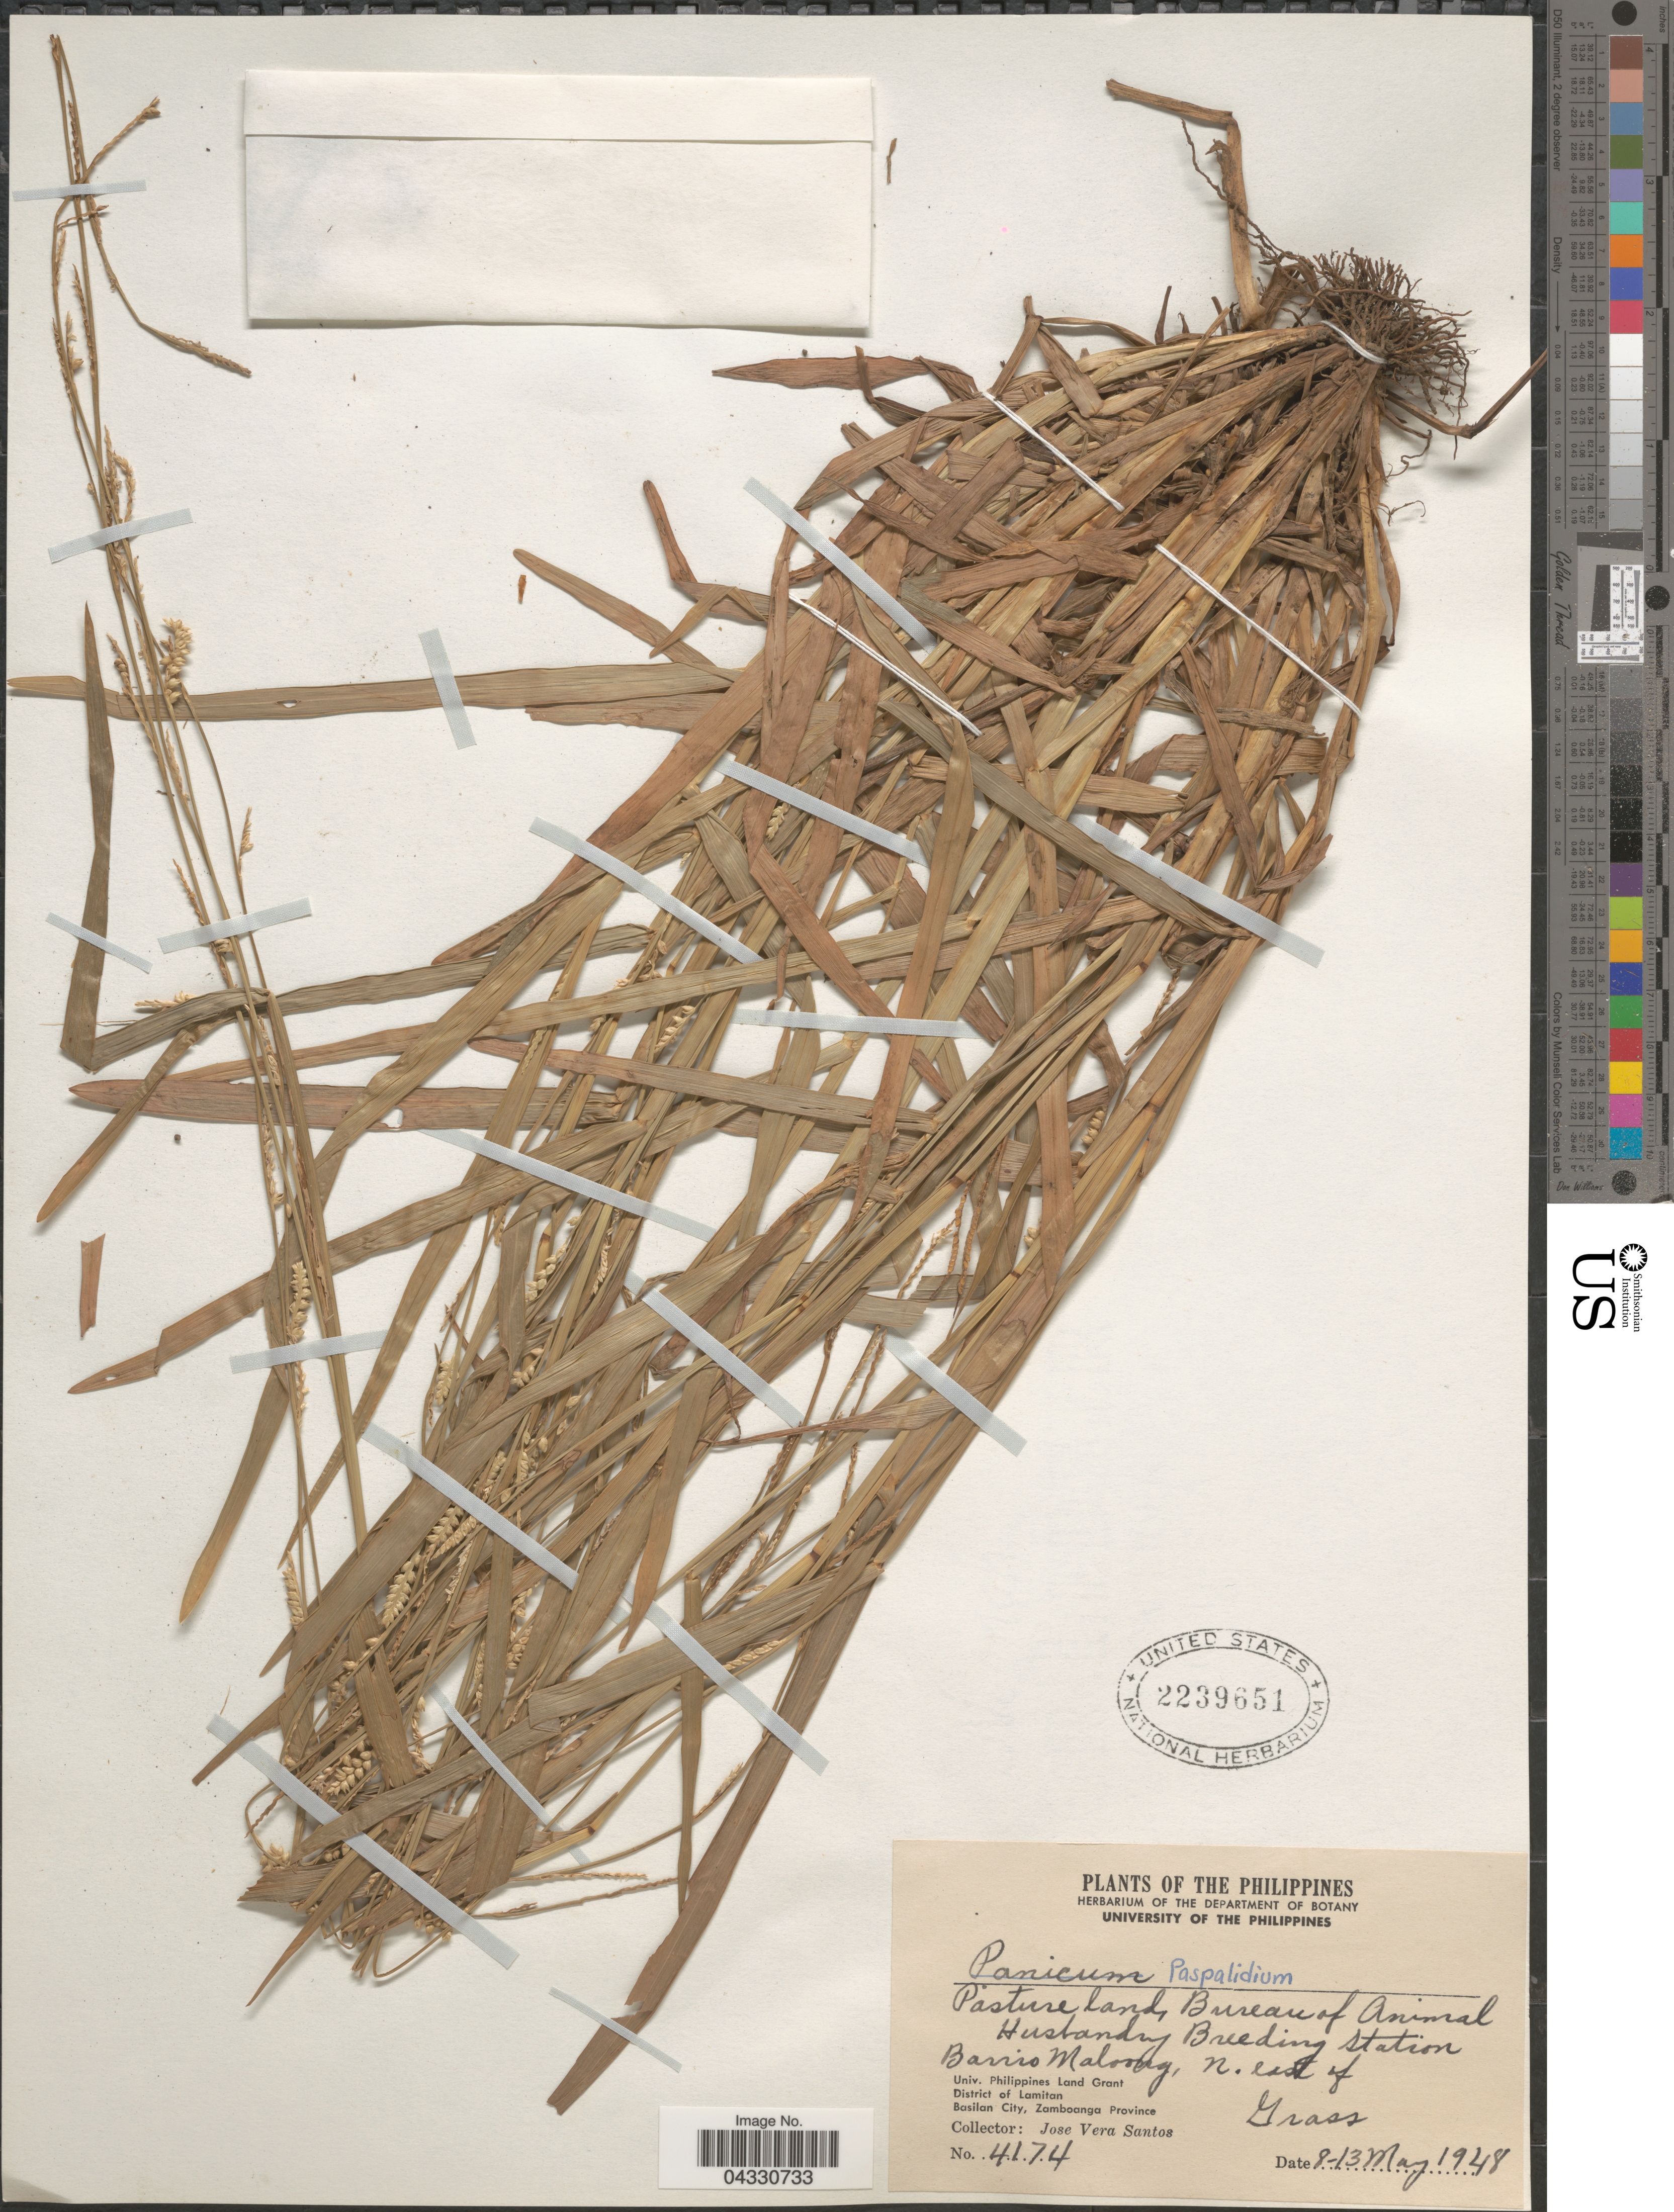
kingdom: Plantae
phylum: Tracheophyta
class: Liliopsida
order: Poales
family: Poaceae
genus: Setaria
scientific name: Setaria sp.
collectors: J. Vera Santos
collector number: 4174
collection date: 1948-05-08/1948-05-13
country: Philippines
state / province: Muslim Mindanao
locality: Pasture land, Bureau of Animal Husbandry Breeding Station. Barrio Maloong, n. east of Univ. Philippines Land Grant. District of Lamitan. Basilan City, Zamboanga Province.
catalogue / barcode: US 2239651